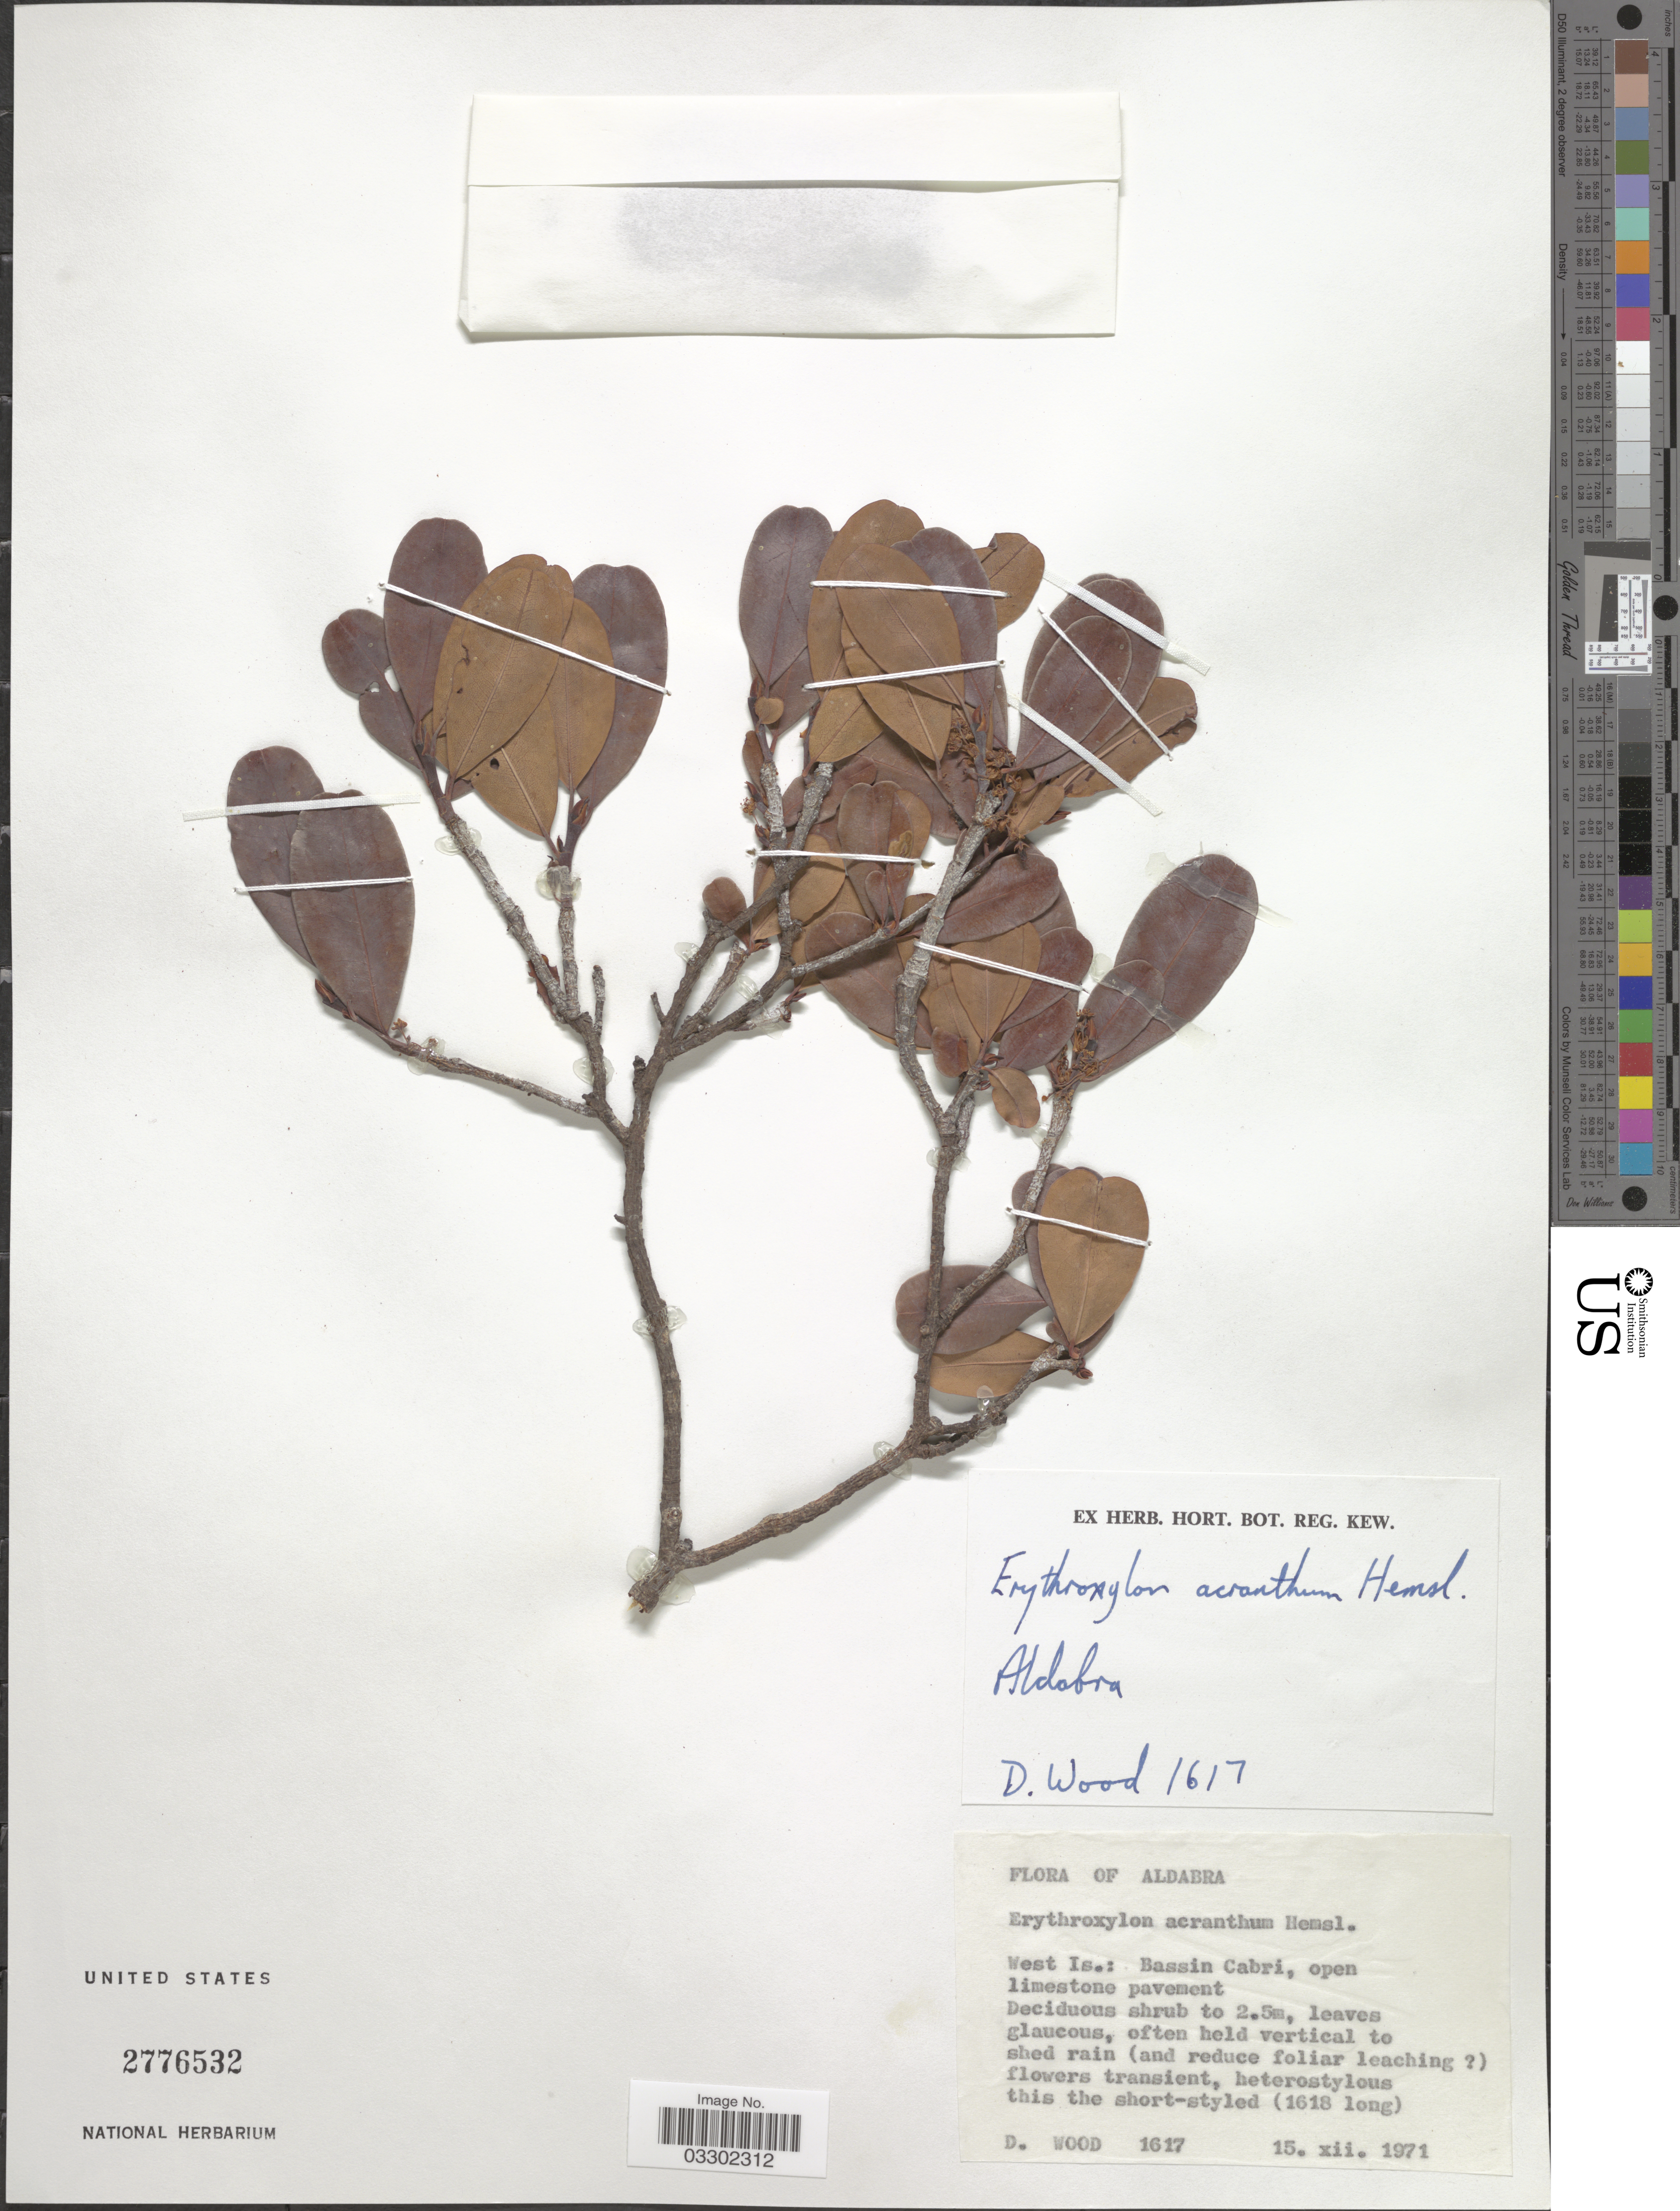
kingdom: Plantae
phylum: Tracheophyta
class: Magnoliopsida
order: Malpighiales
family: Erythroxylaceae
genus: Erythroxylum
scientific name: Erythroxylum acranthum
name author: Hemsl.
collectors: D. Wood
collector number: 1617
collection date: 1971-12-15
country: Seychelles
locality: Aldabra. West Is.: Bassin Cabri.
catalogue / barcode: US 2776532